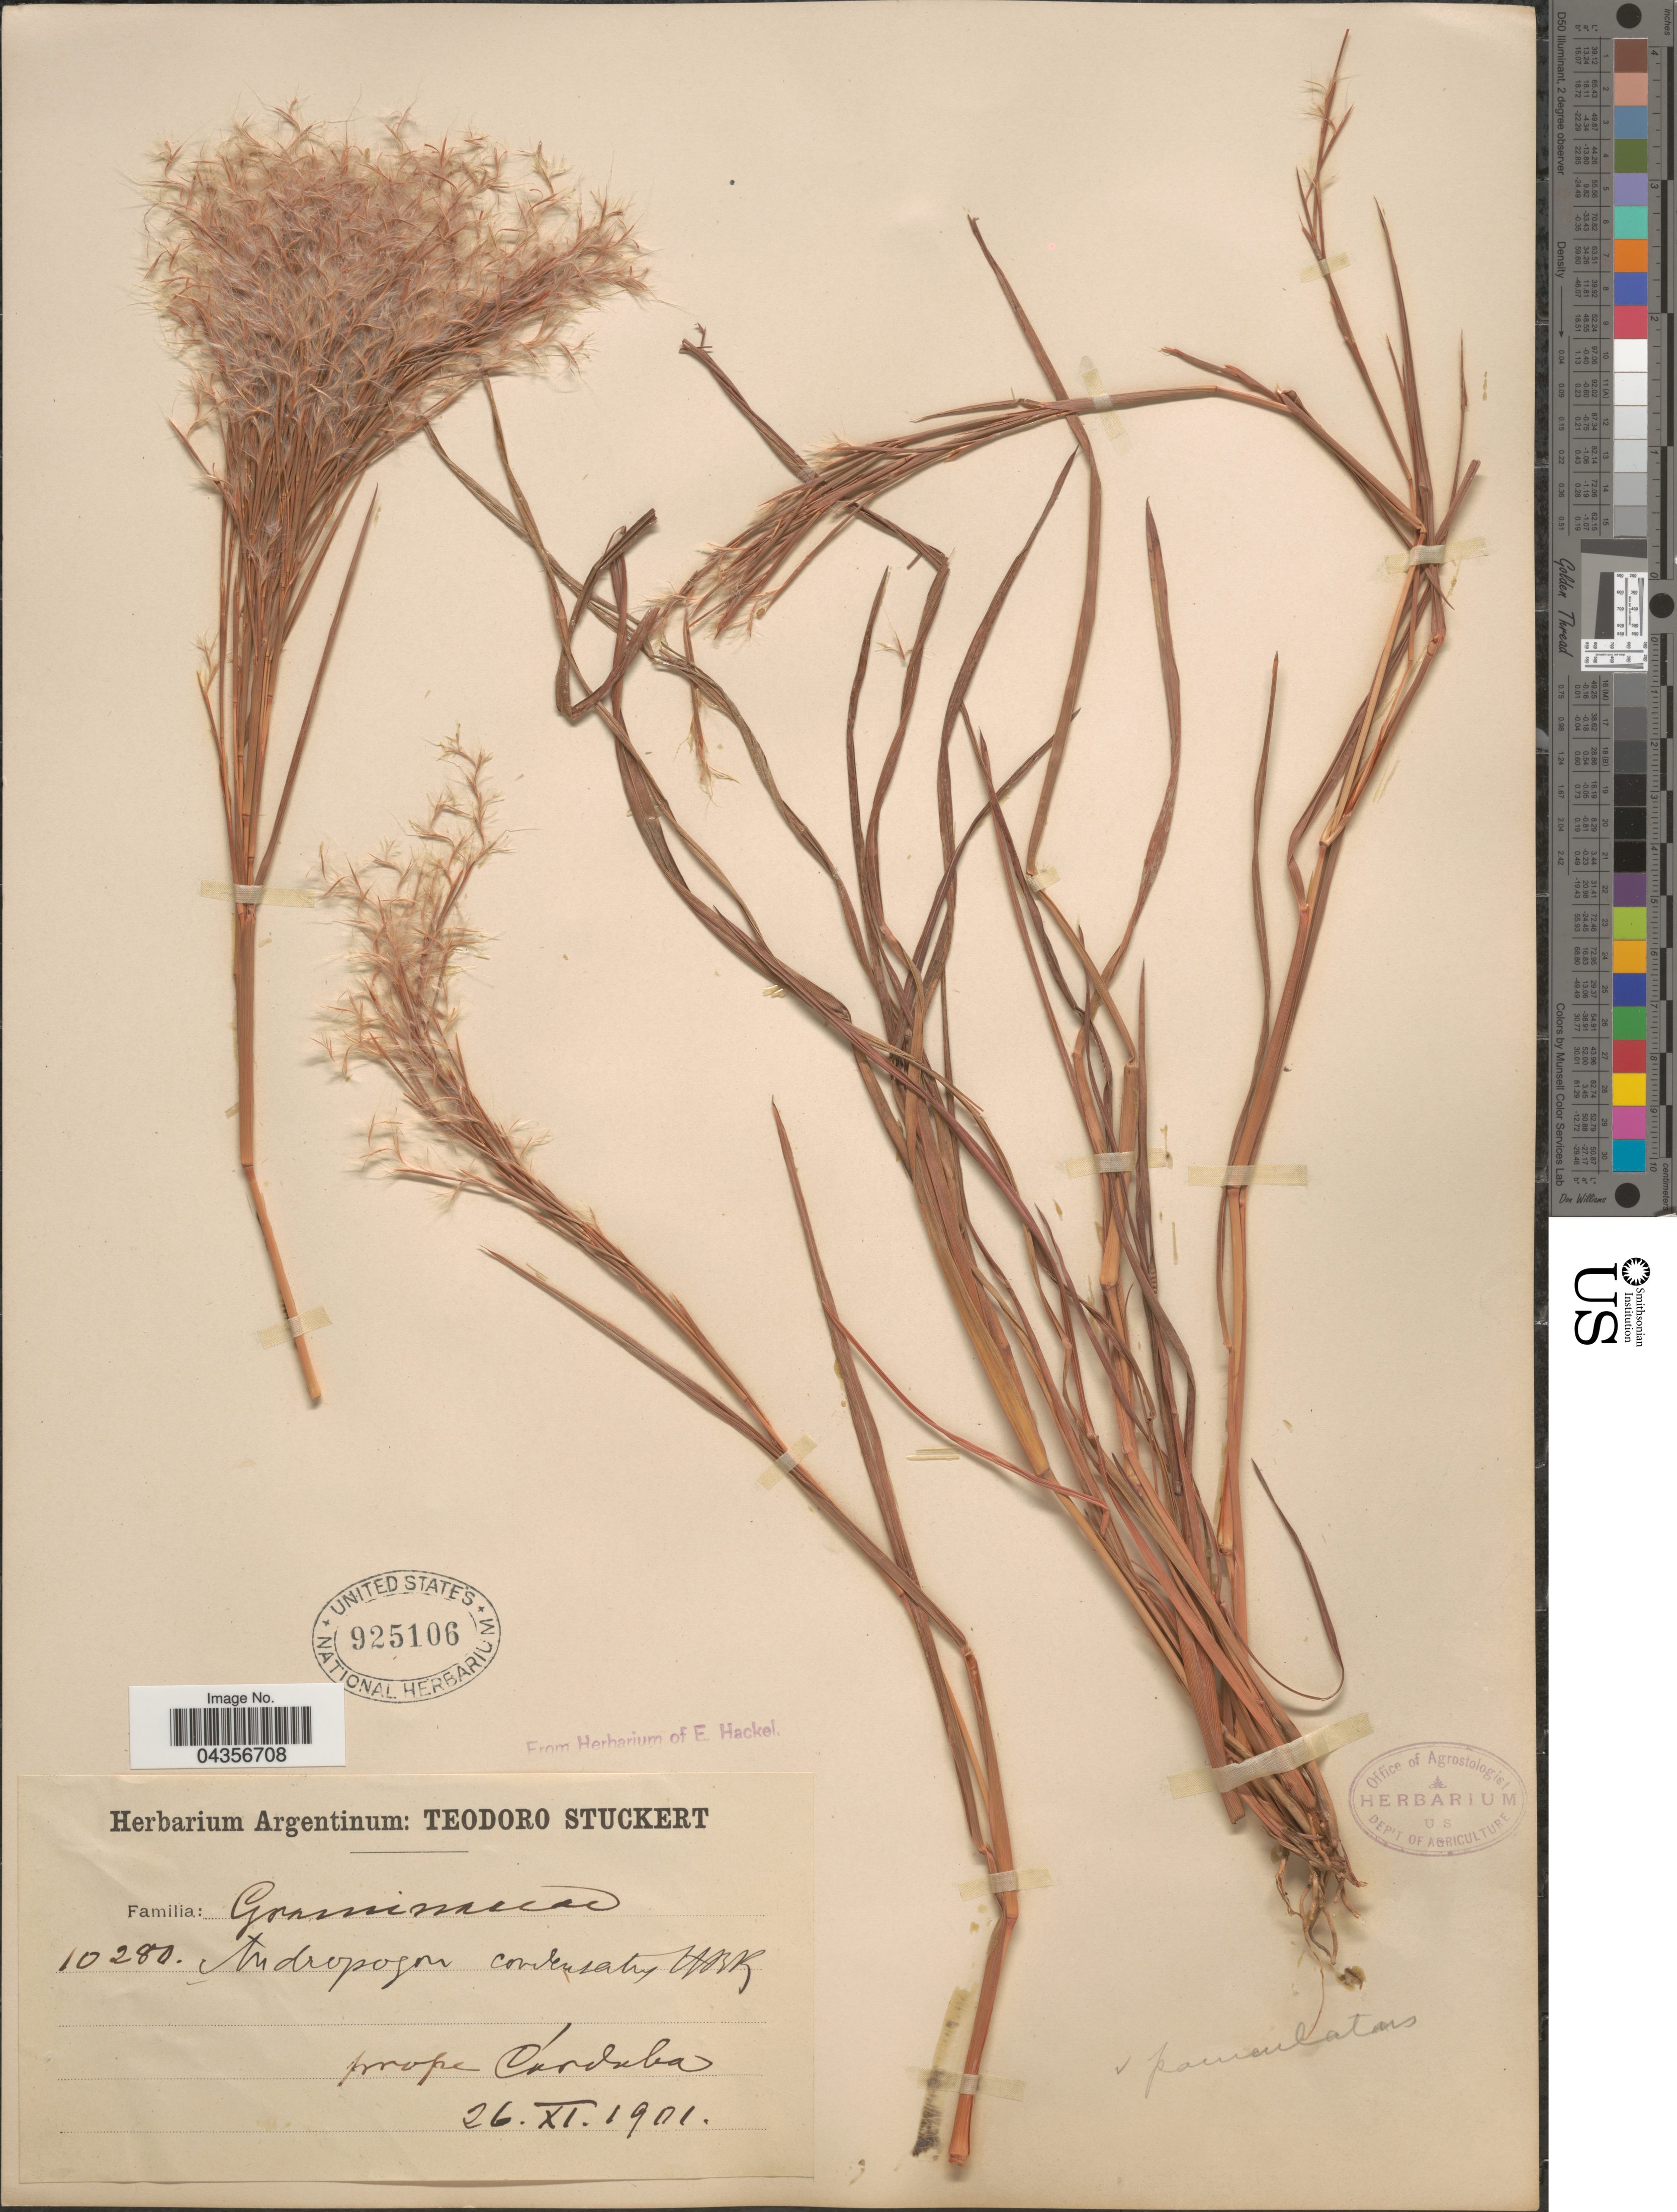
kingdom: Plantae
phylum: Tracheophyta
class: Liliopsida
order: Poales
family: Poaceae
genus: Schizachyrium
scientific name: Schizachyrium microstachyum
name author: (Desv. ex Ham.) Roseng. et al.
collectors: T. Stuckert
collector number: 10280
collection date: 1901-11-26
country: Argentina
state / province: Cordoba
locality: Prope Córdoba.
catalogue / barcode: US 925106